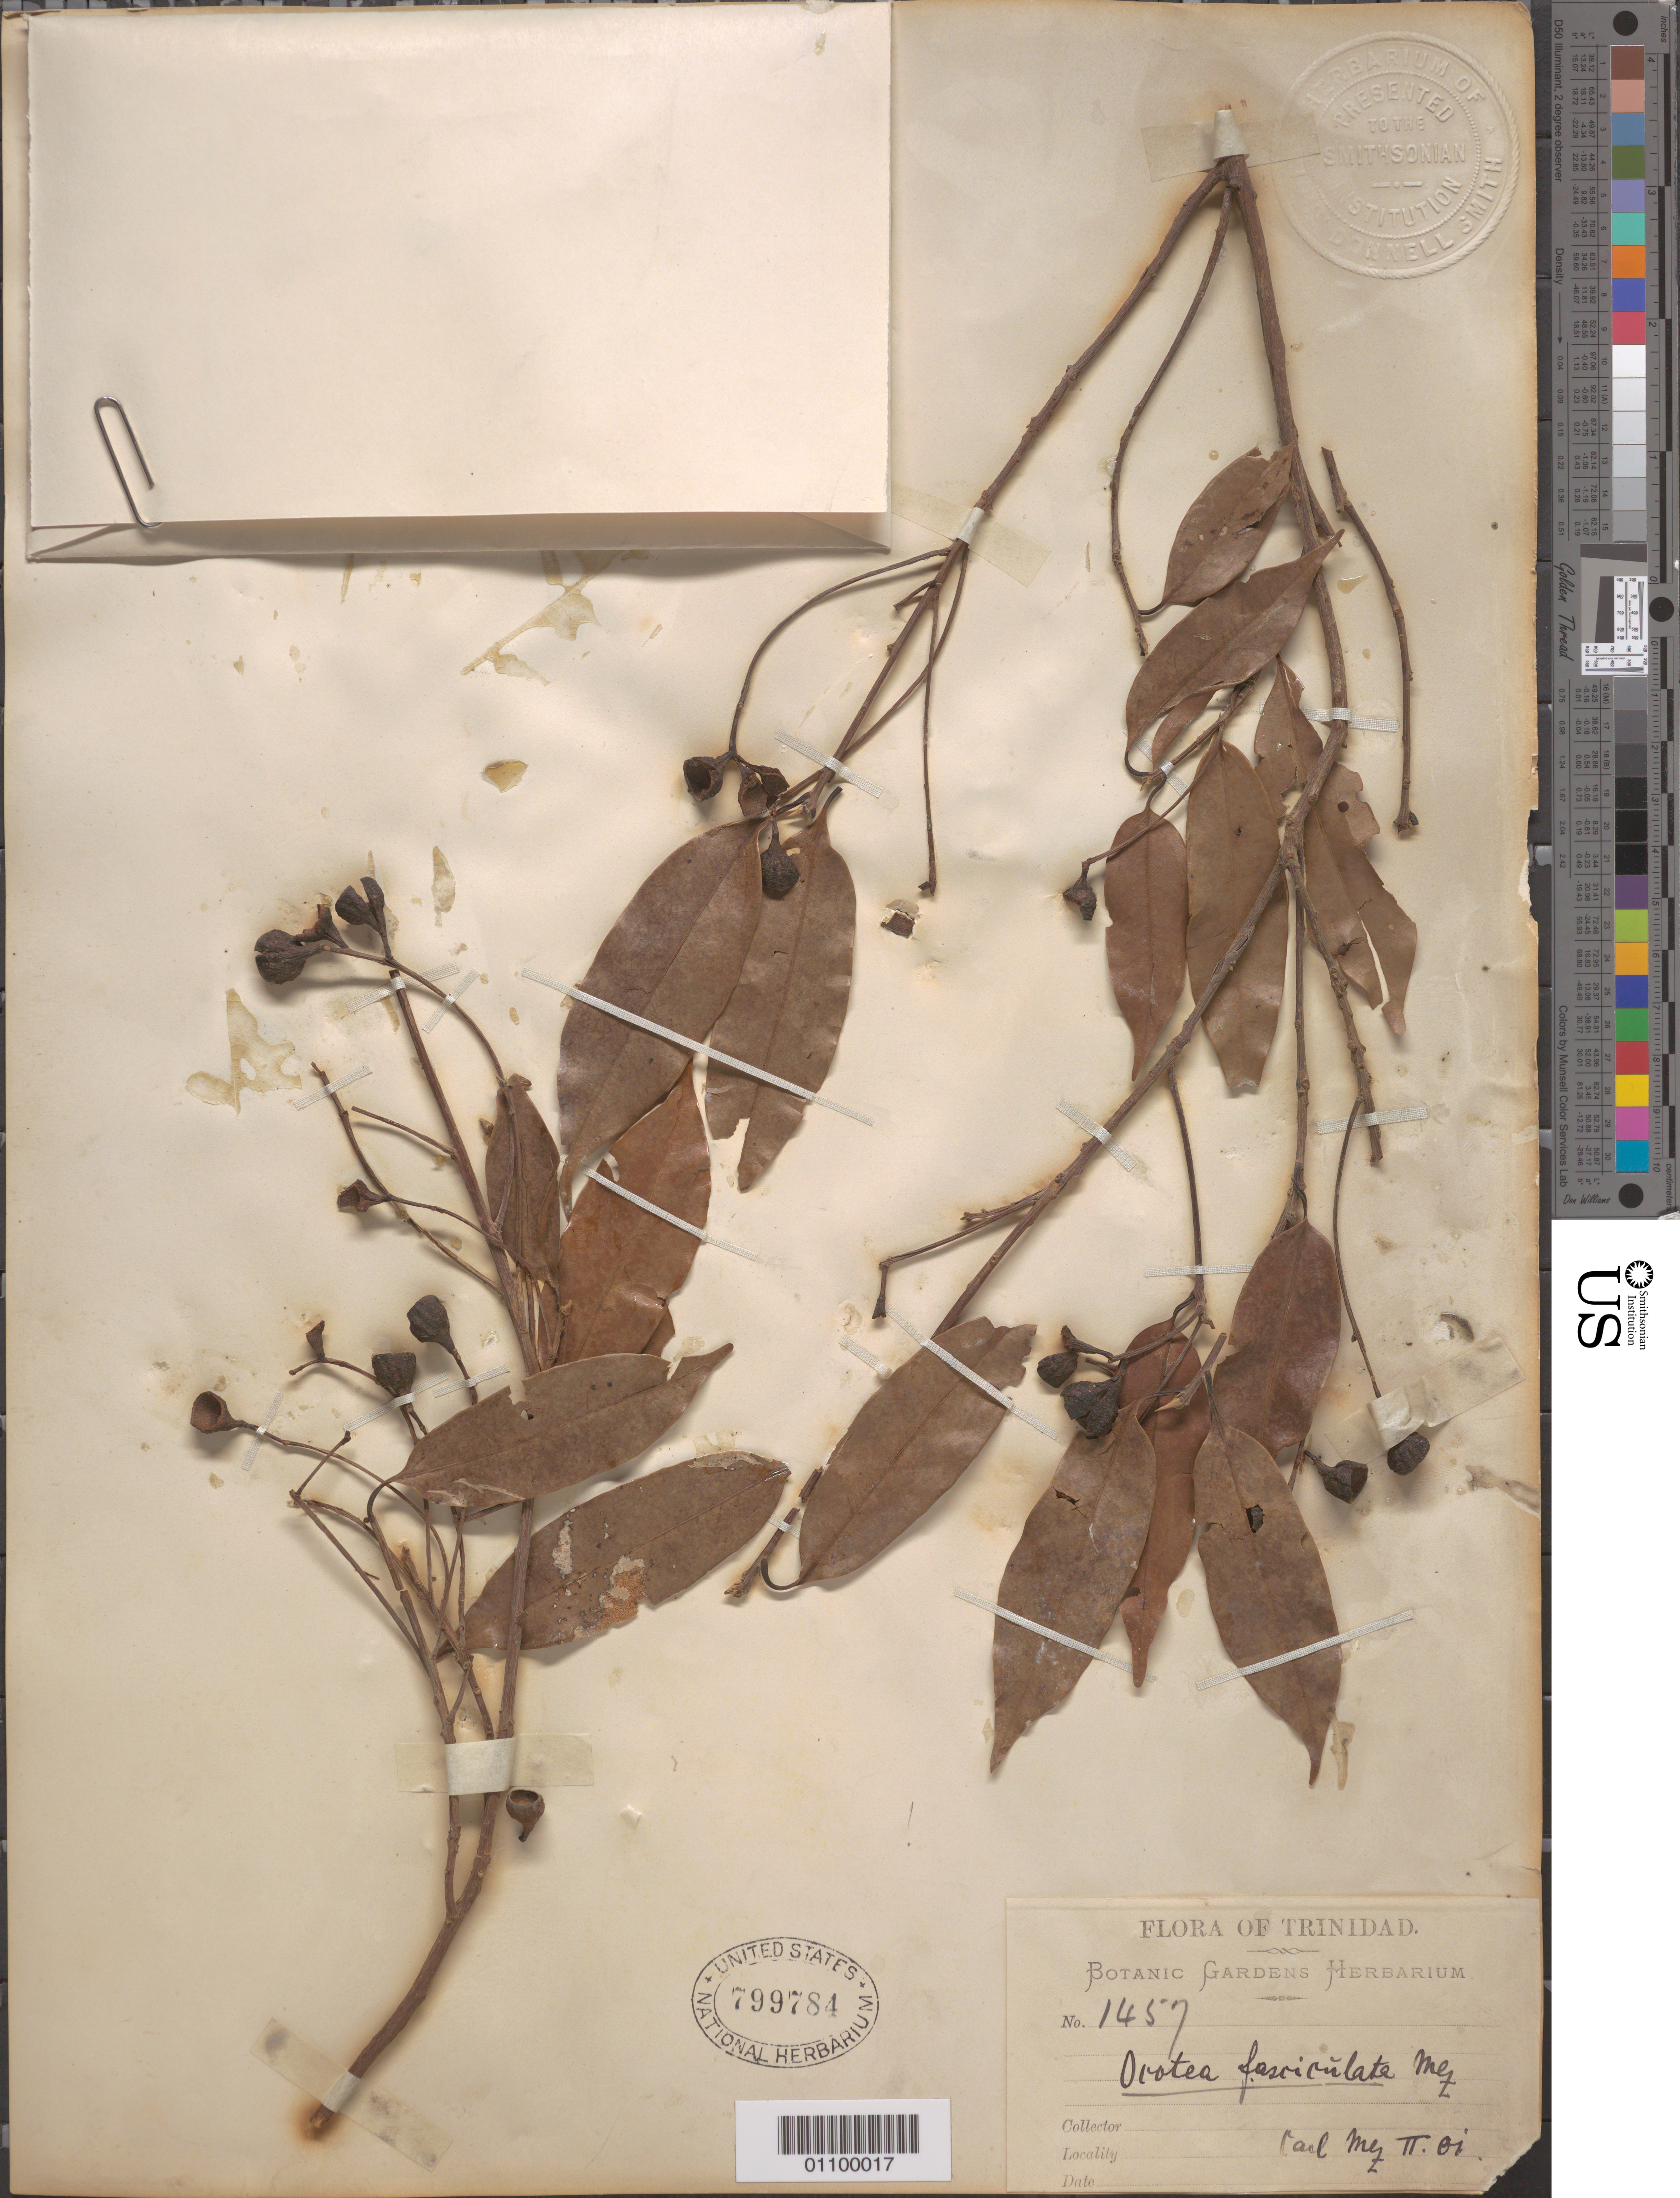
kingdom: Plantae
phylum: Tracheophyta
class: Magnoliopsida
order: Laurales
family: Lauraceae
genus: Ocotea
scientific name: Ocotea fasciculata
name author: (Nees) Mez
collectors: C. C. Mez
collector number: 1457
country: Trinidad and Tobago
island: Trinidad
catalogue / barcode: US 799784